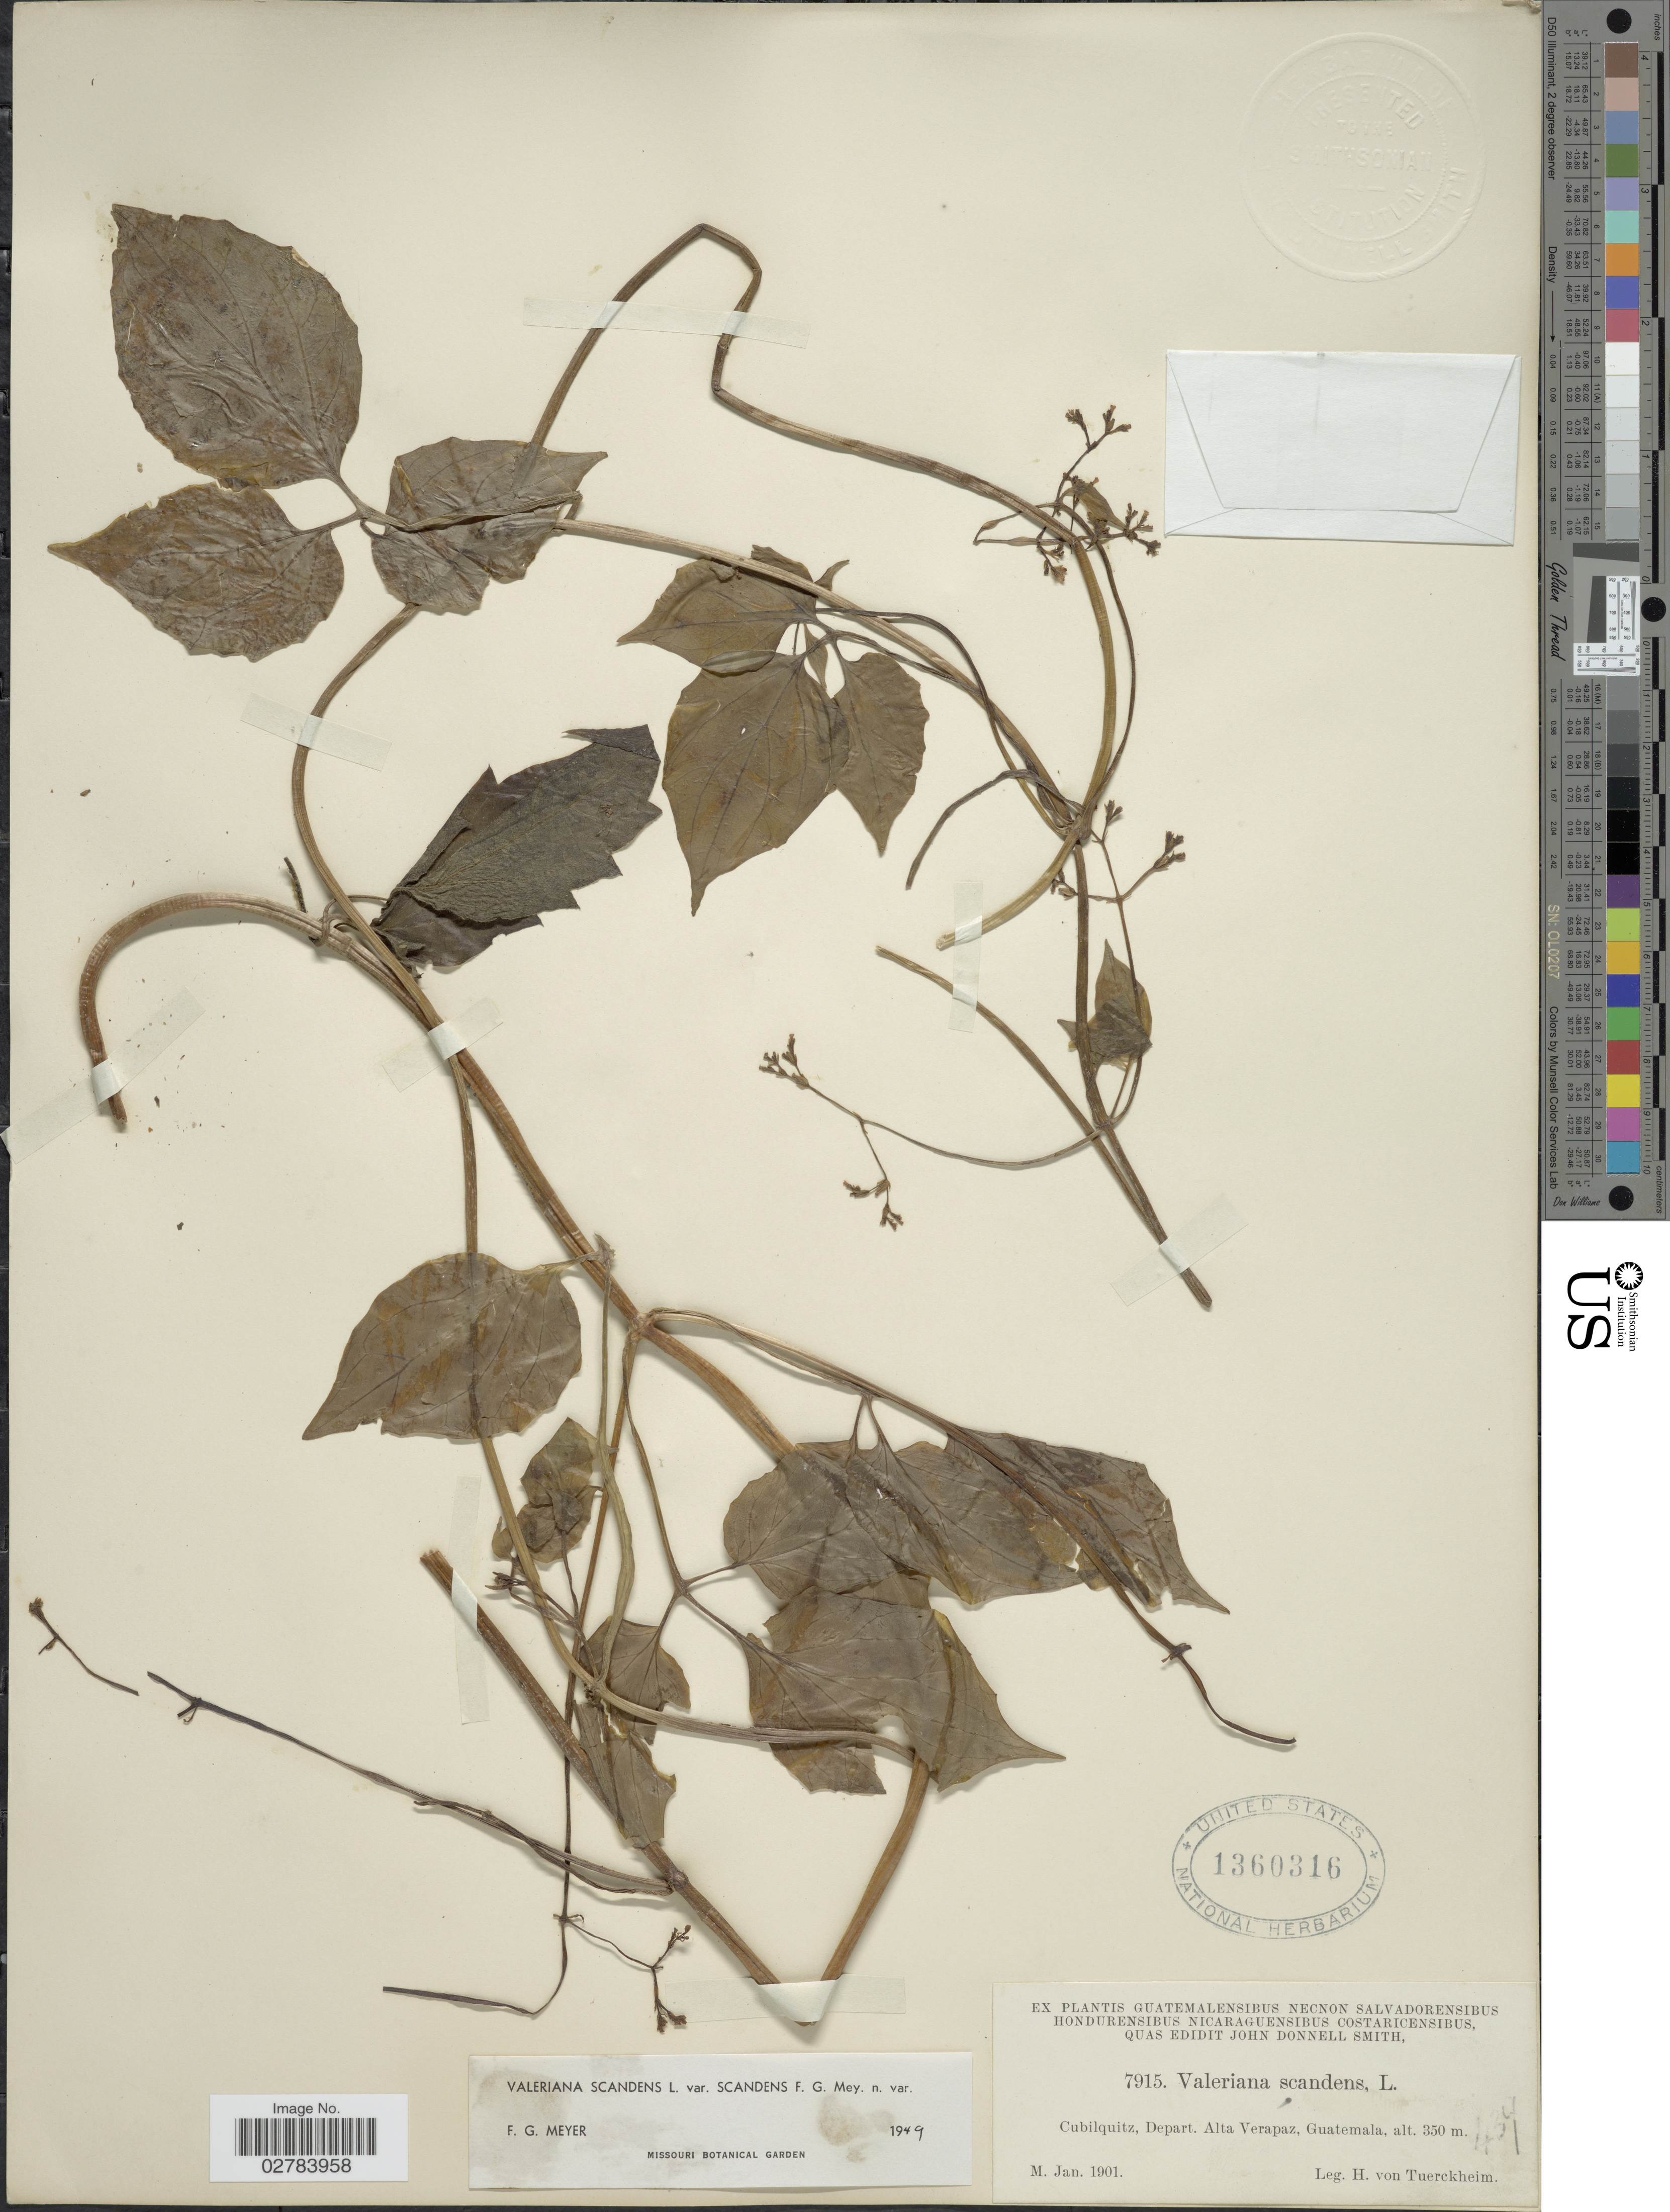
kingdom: Plantae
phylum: Tracheophyta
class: Magnoliopsida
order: Dipsacales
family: Caprifoliaceae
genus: Valeriana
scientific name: Valeriana scandens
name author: L.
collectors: H. von Türckheim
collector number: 7915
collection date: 1901-01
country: Guatemala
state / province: Alta Verapaz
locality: Cubilquitz, Depart Alta Verapaz.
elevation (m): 350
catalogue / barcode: US 1360316